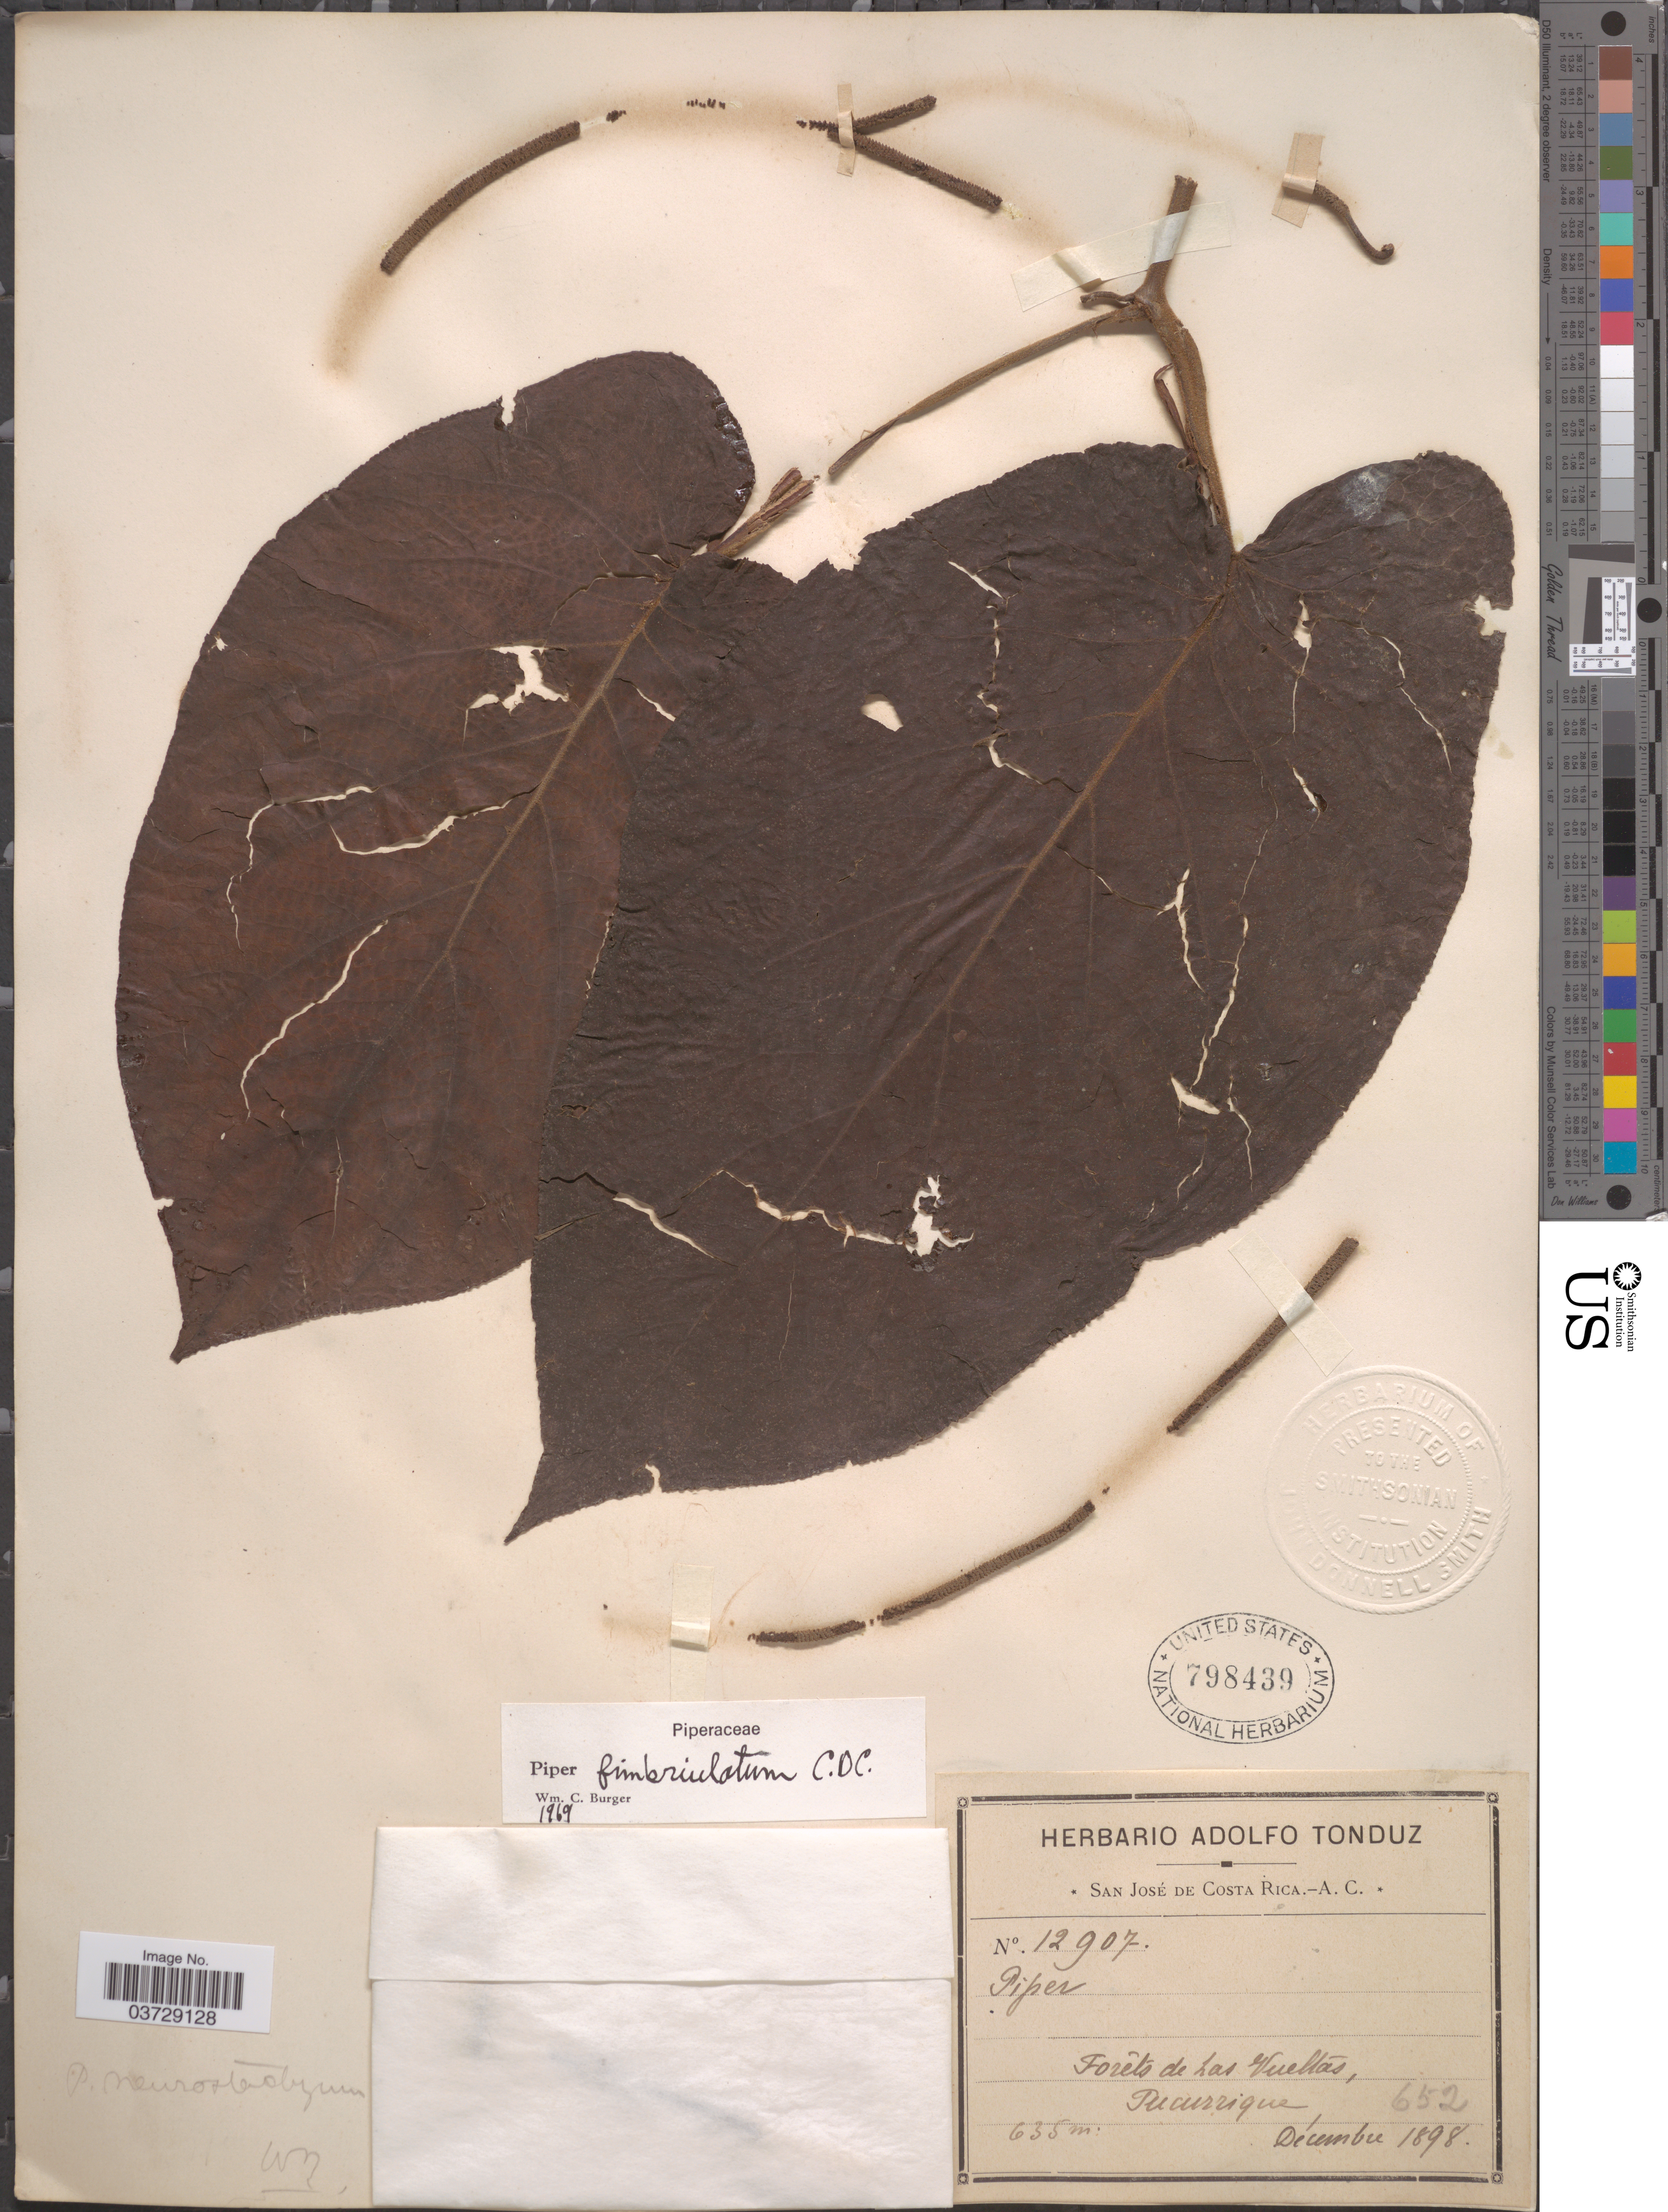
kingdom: Plantae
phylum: Tracheophyta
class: Magnoliopsida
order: Piperales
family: Piperaceae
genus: Piper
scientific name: Piper fimbriulatum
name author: C. DC.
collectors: ex Herb. Adolfo Tonduz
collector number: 12907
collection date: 1898-12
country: Costa Rica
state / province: San José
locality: Forêts de Las Vueltas, Tucurrique.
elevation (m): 635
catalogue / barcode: US 798439